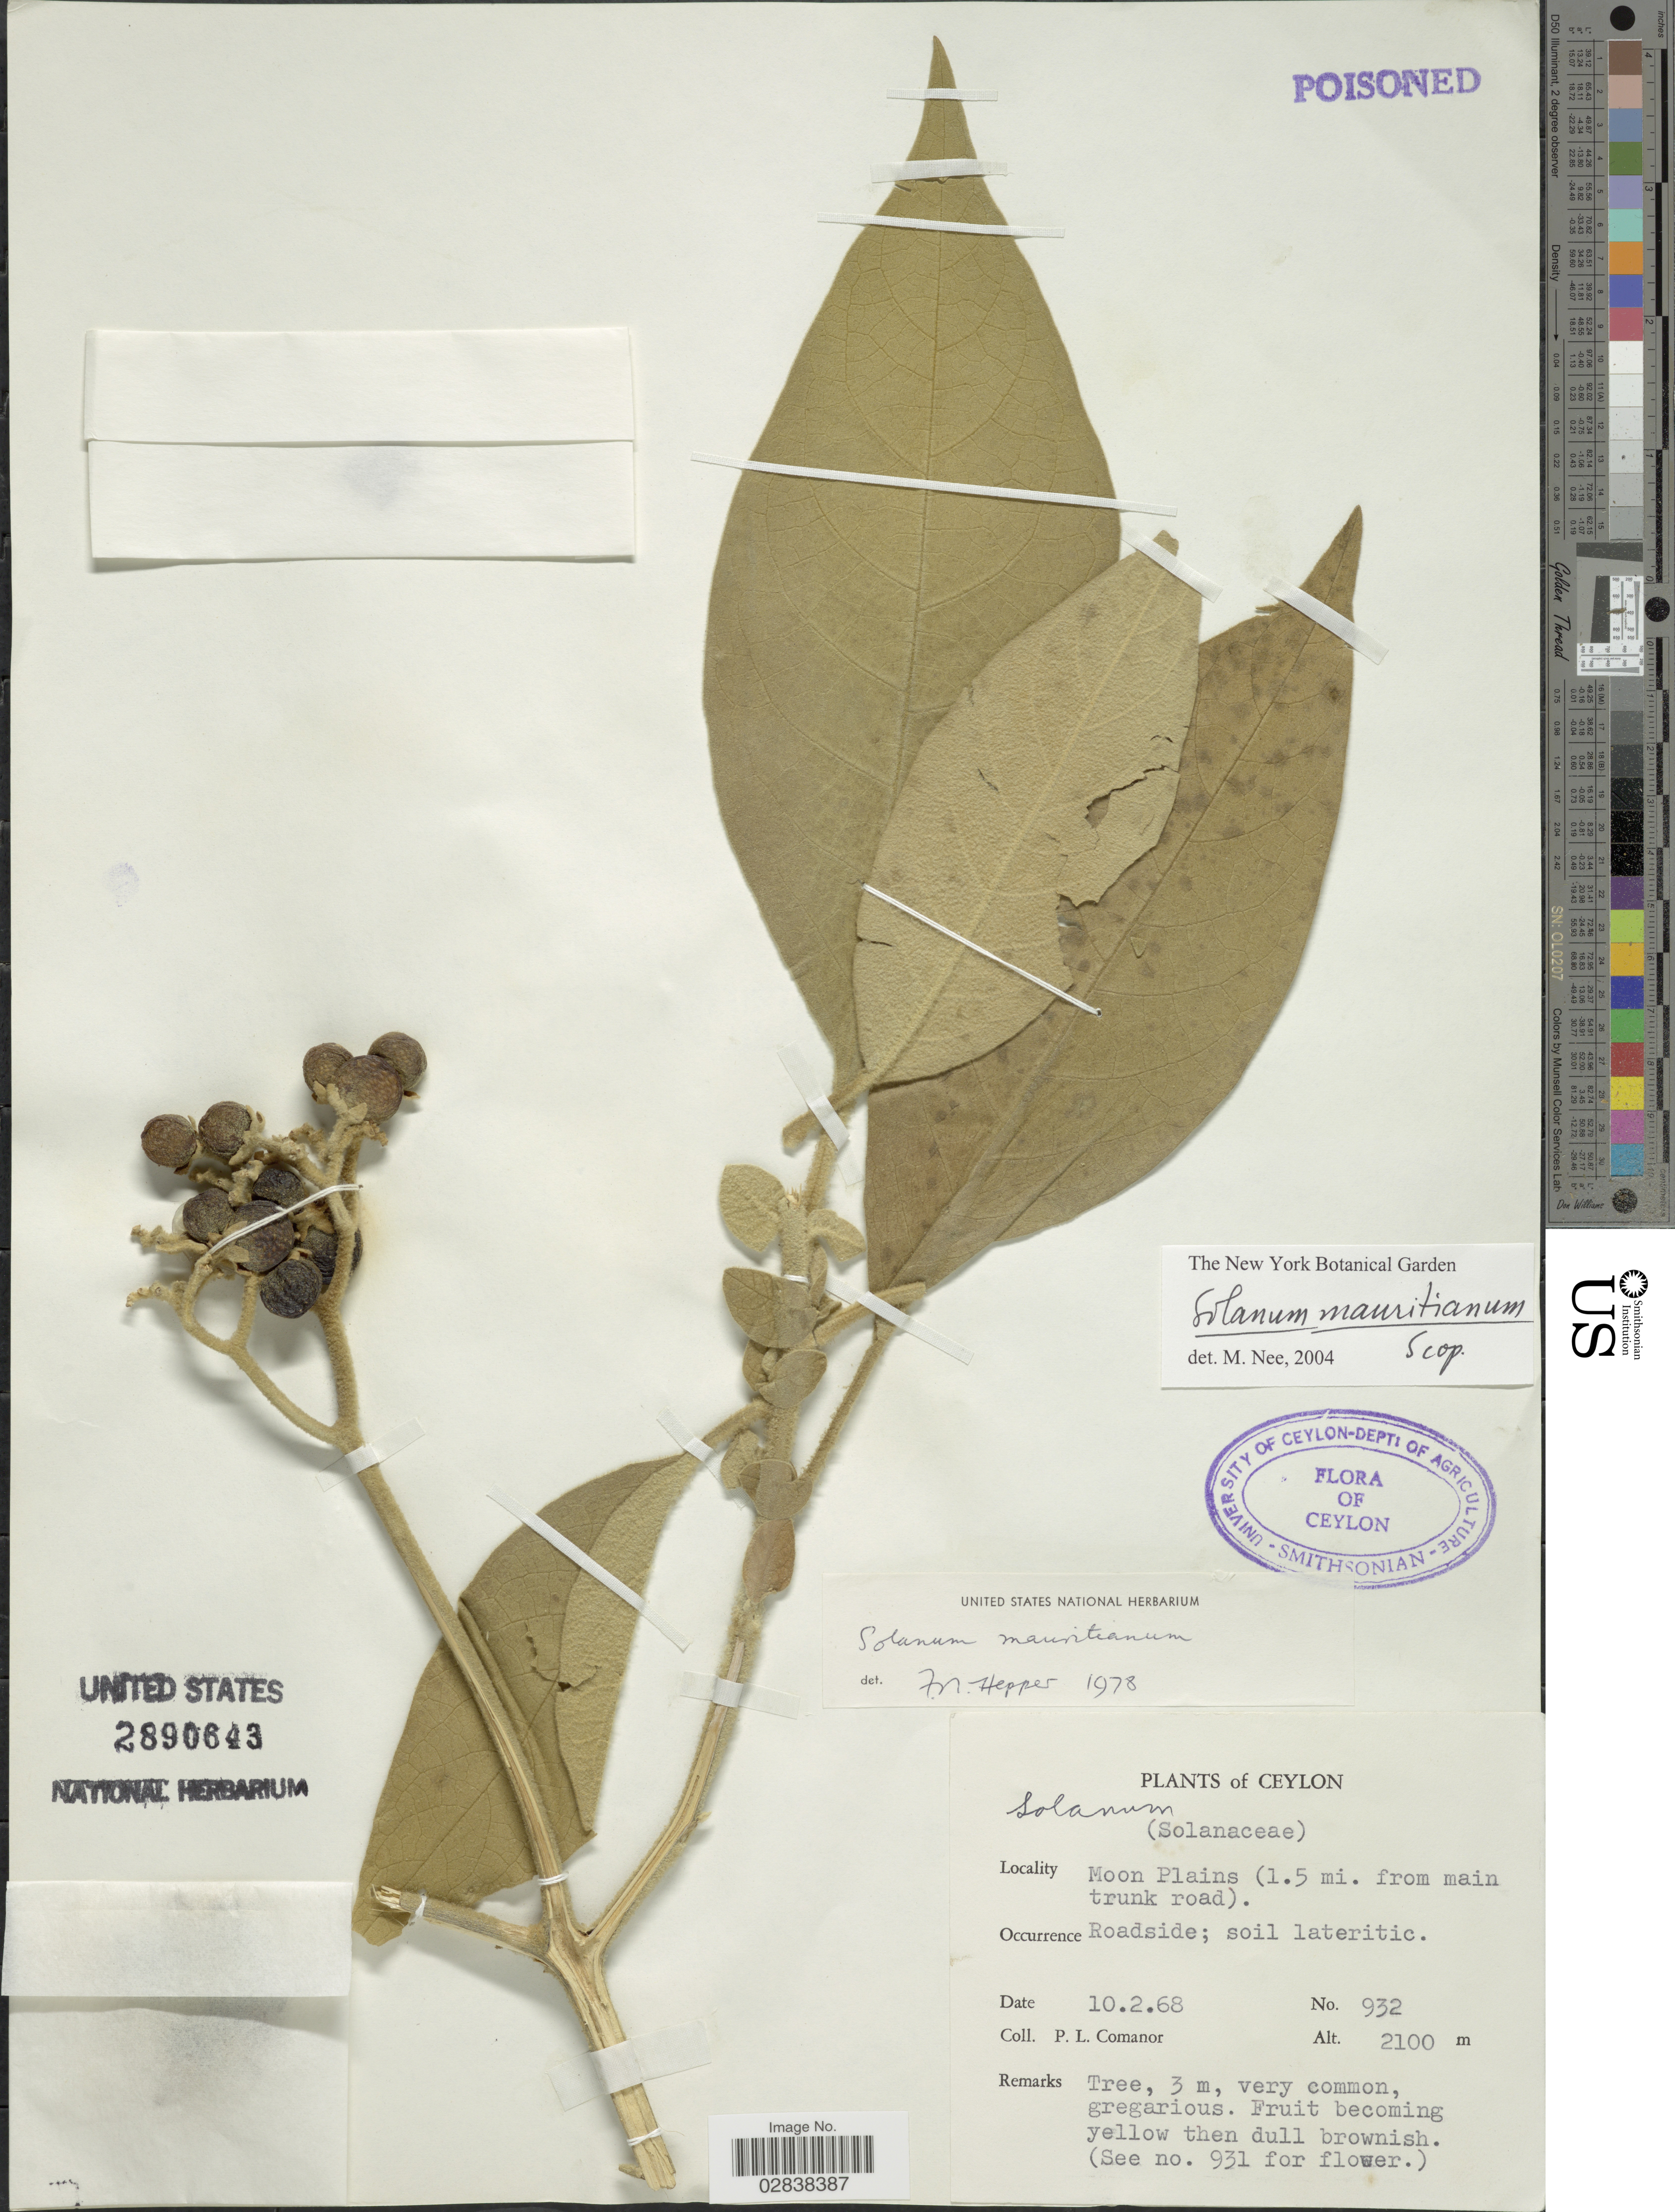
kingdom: Plantae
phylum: Tracheophyta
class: Magnoliopsida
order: Solanales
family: Solanaceae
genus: Solanum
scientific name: Solanum mauritianum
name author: Scop.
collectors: P. Comanor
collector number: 932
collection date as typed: Transcribed d/m/y: 10/2/68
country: Sri Lanka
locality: Ceylon, Moon Plains (1.5 mi. from main trunk road).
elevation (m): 2100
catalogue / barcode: US 2890643